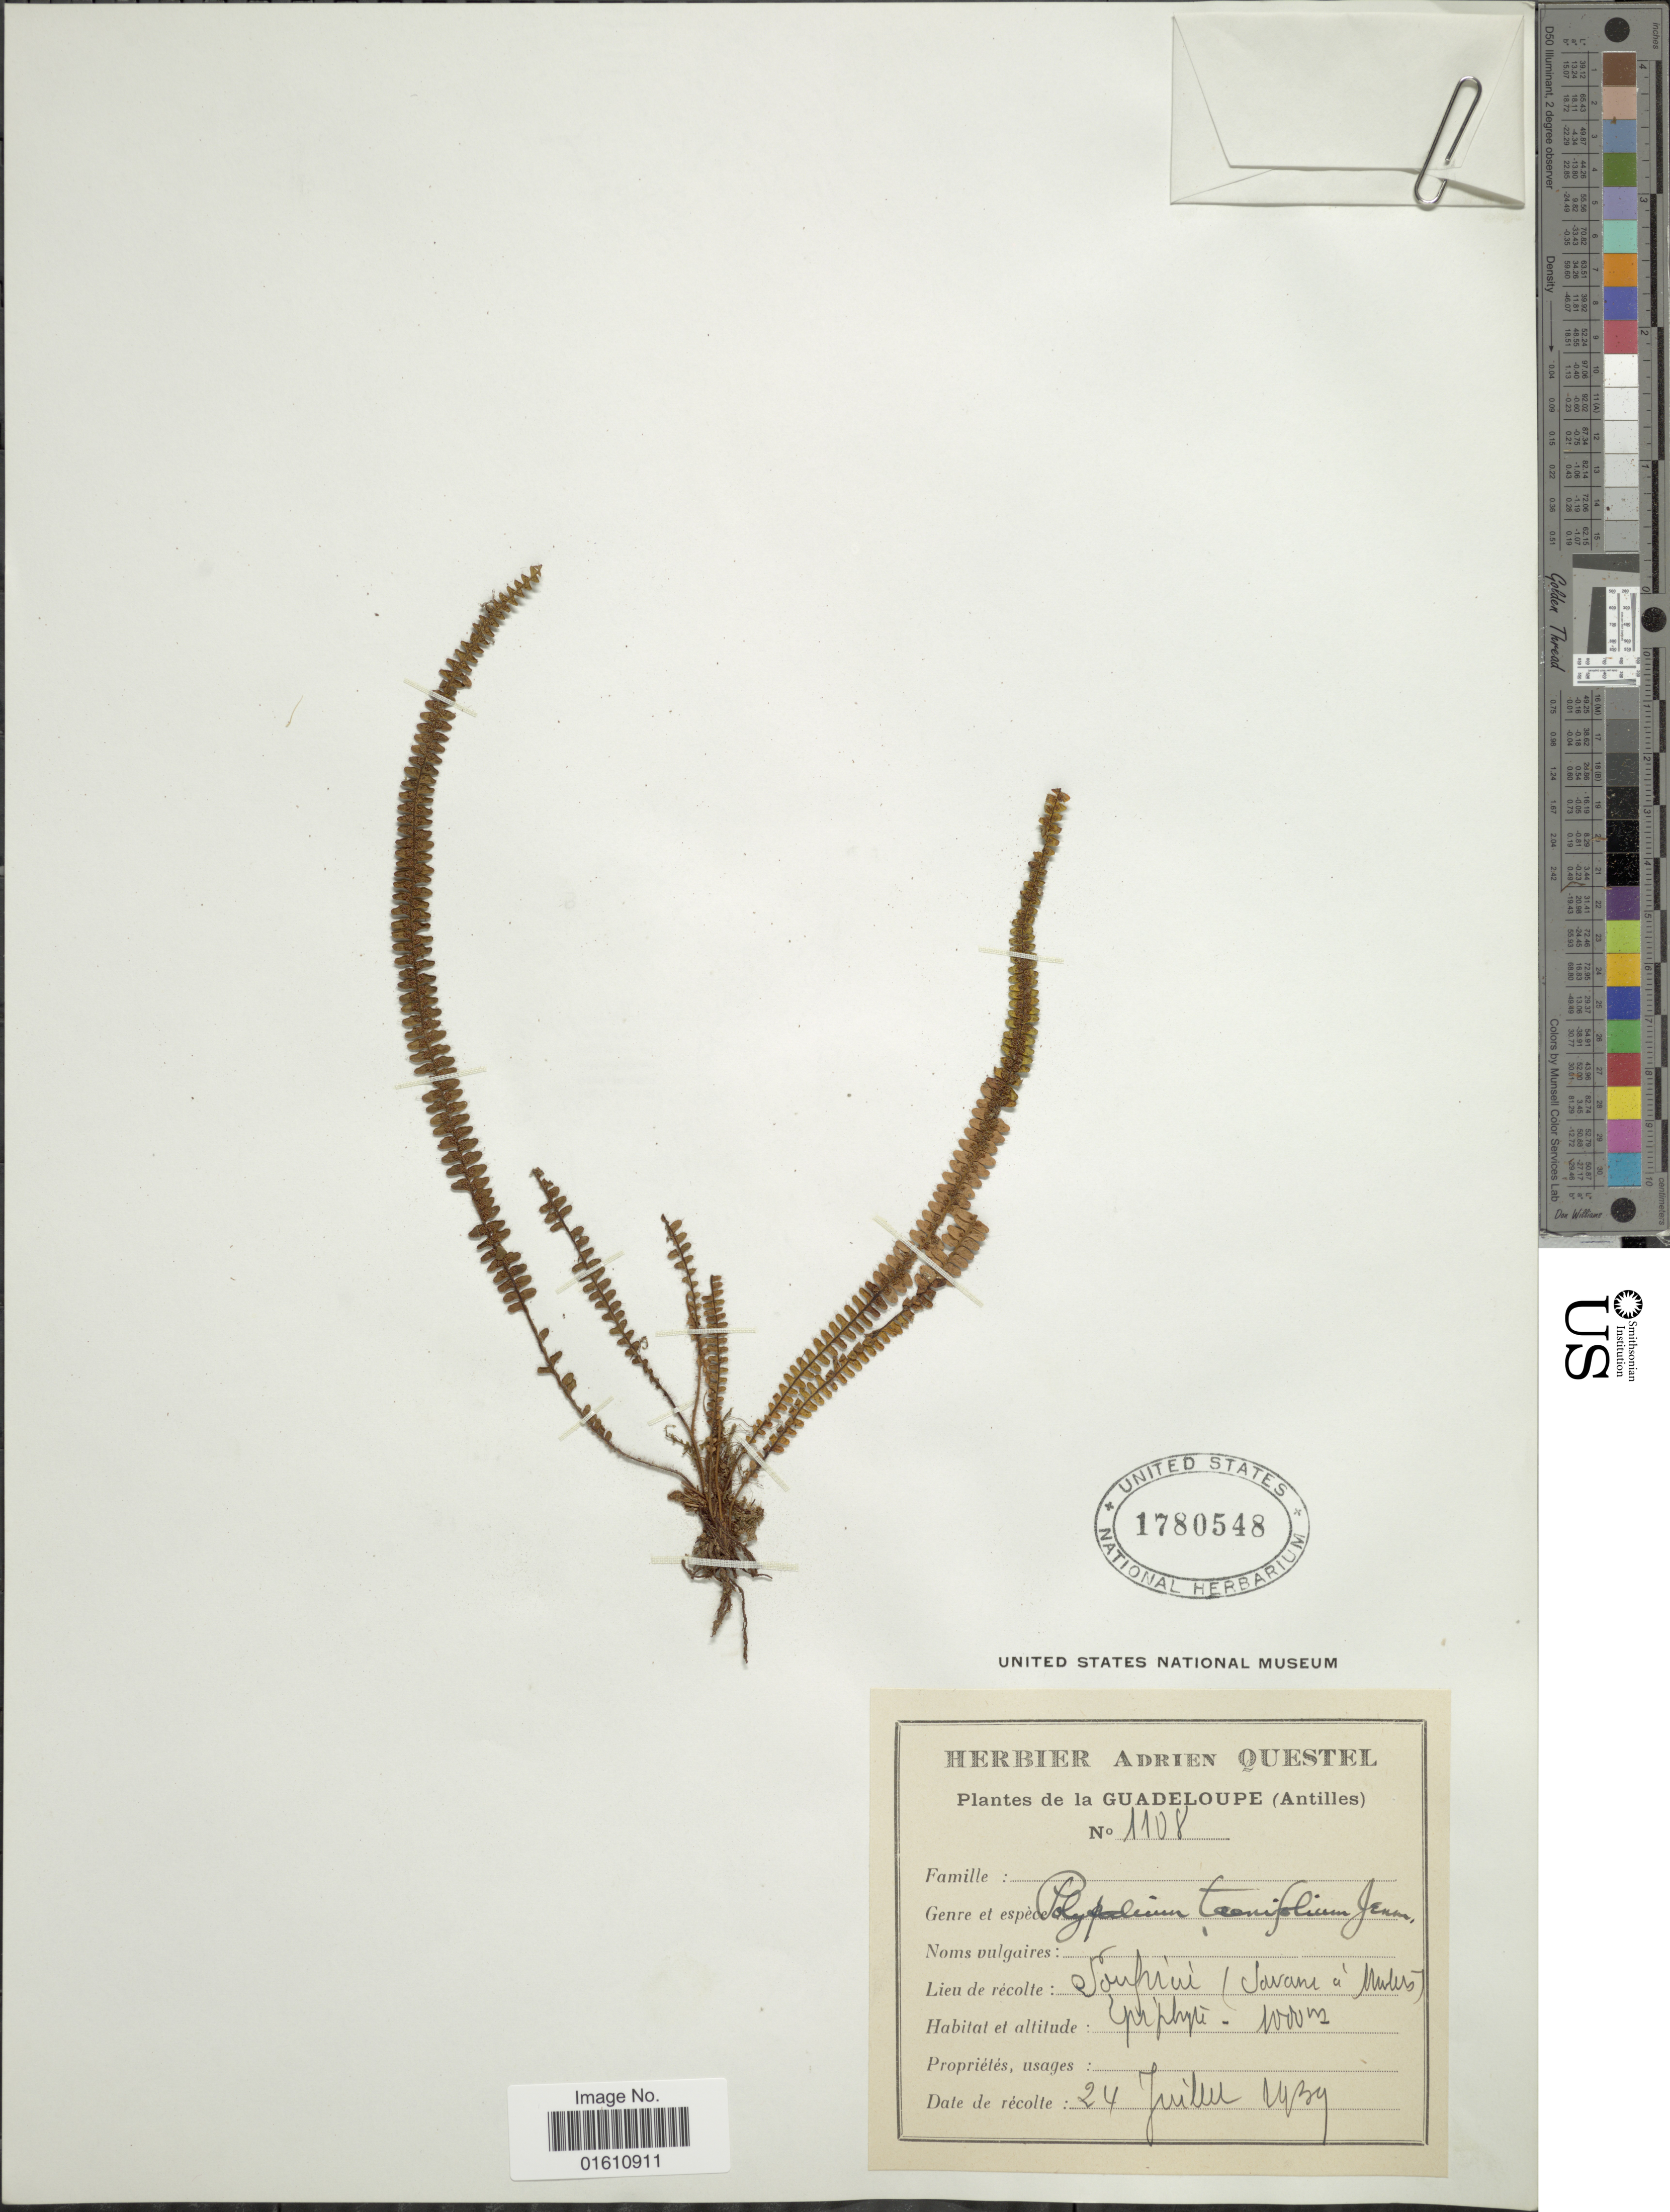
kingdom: Plantae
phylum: Tracheophyta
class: Polypodiopsida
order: Polypodiales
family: Polypodiaceae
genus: Moranopteris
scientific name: Moranopteris taenifolia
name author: (Jenman) R. Y. Hirai & J. Prado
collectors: ex herb. A. Questal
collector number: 1108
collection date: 1939-07-24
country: Guadeloupe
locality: Soufrière (Savane à Mulets)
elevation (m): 1000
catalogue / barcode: US 1780548